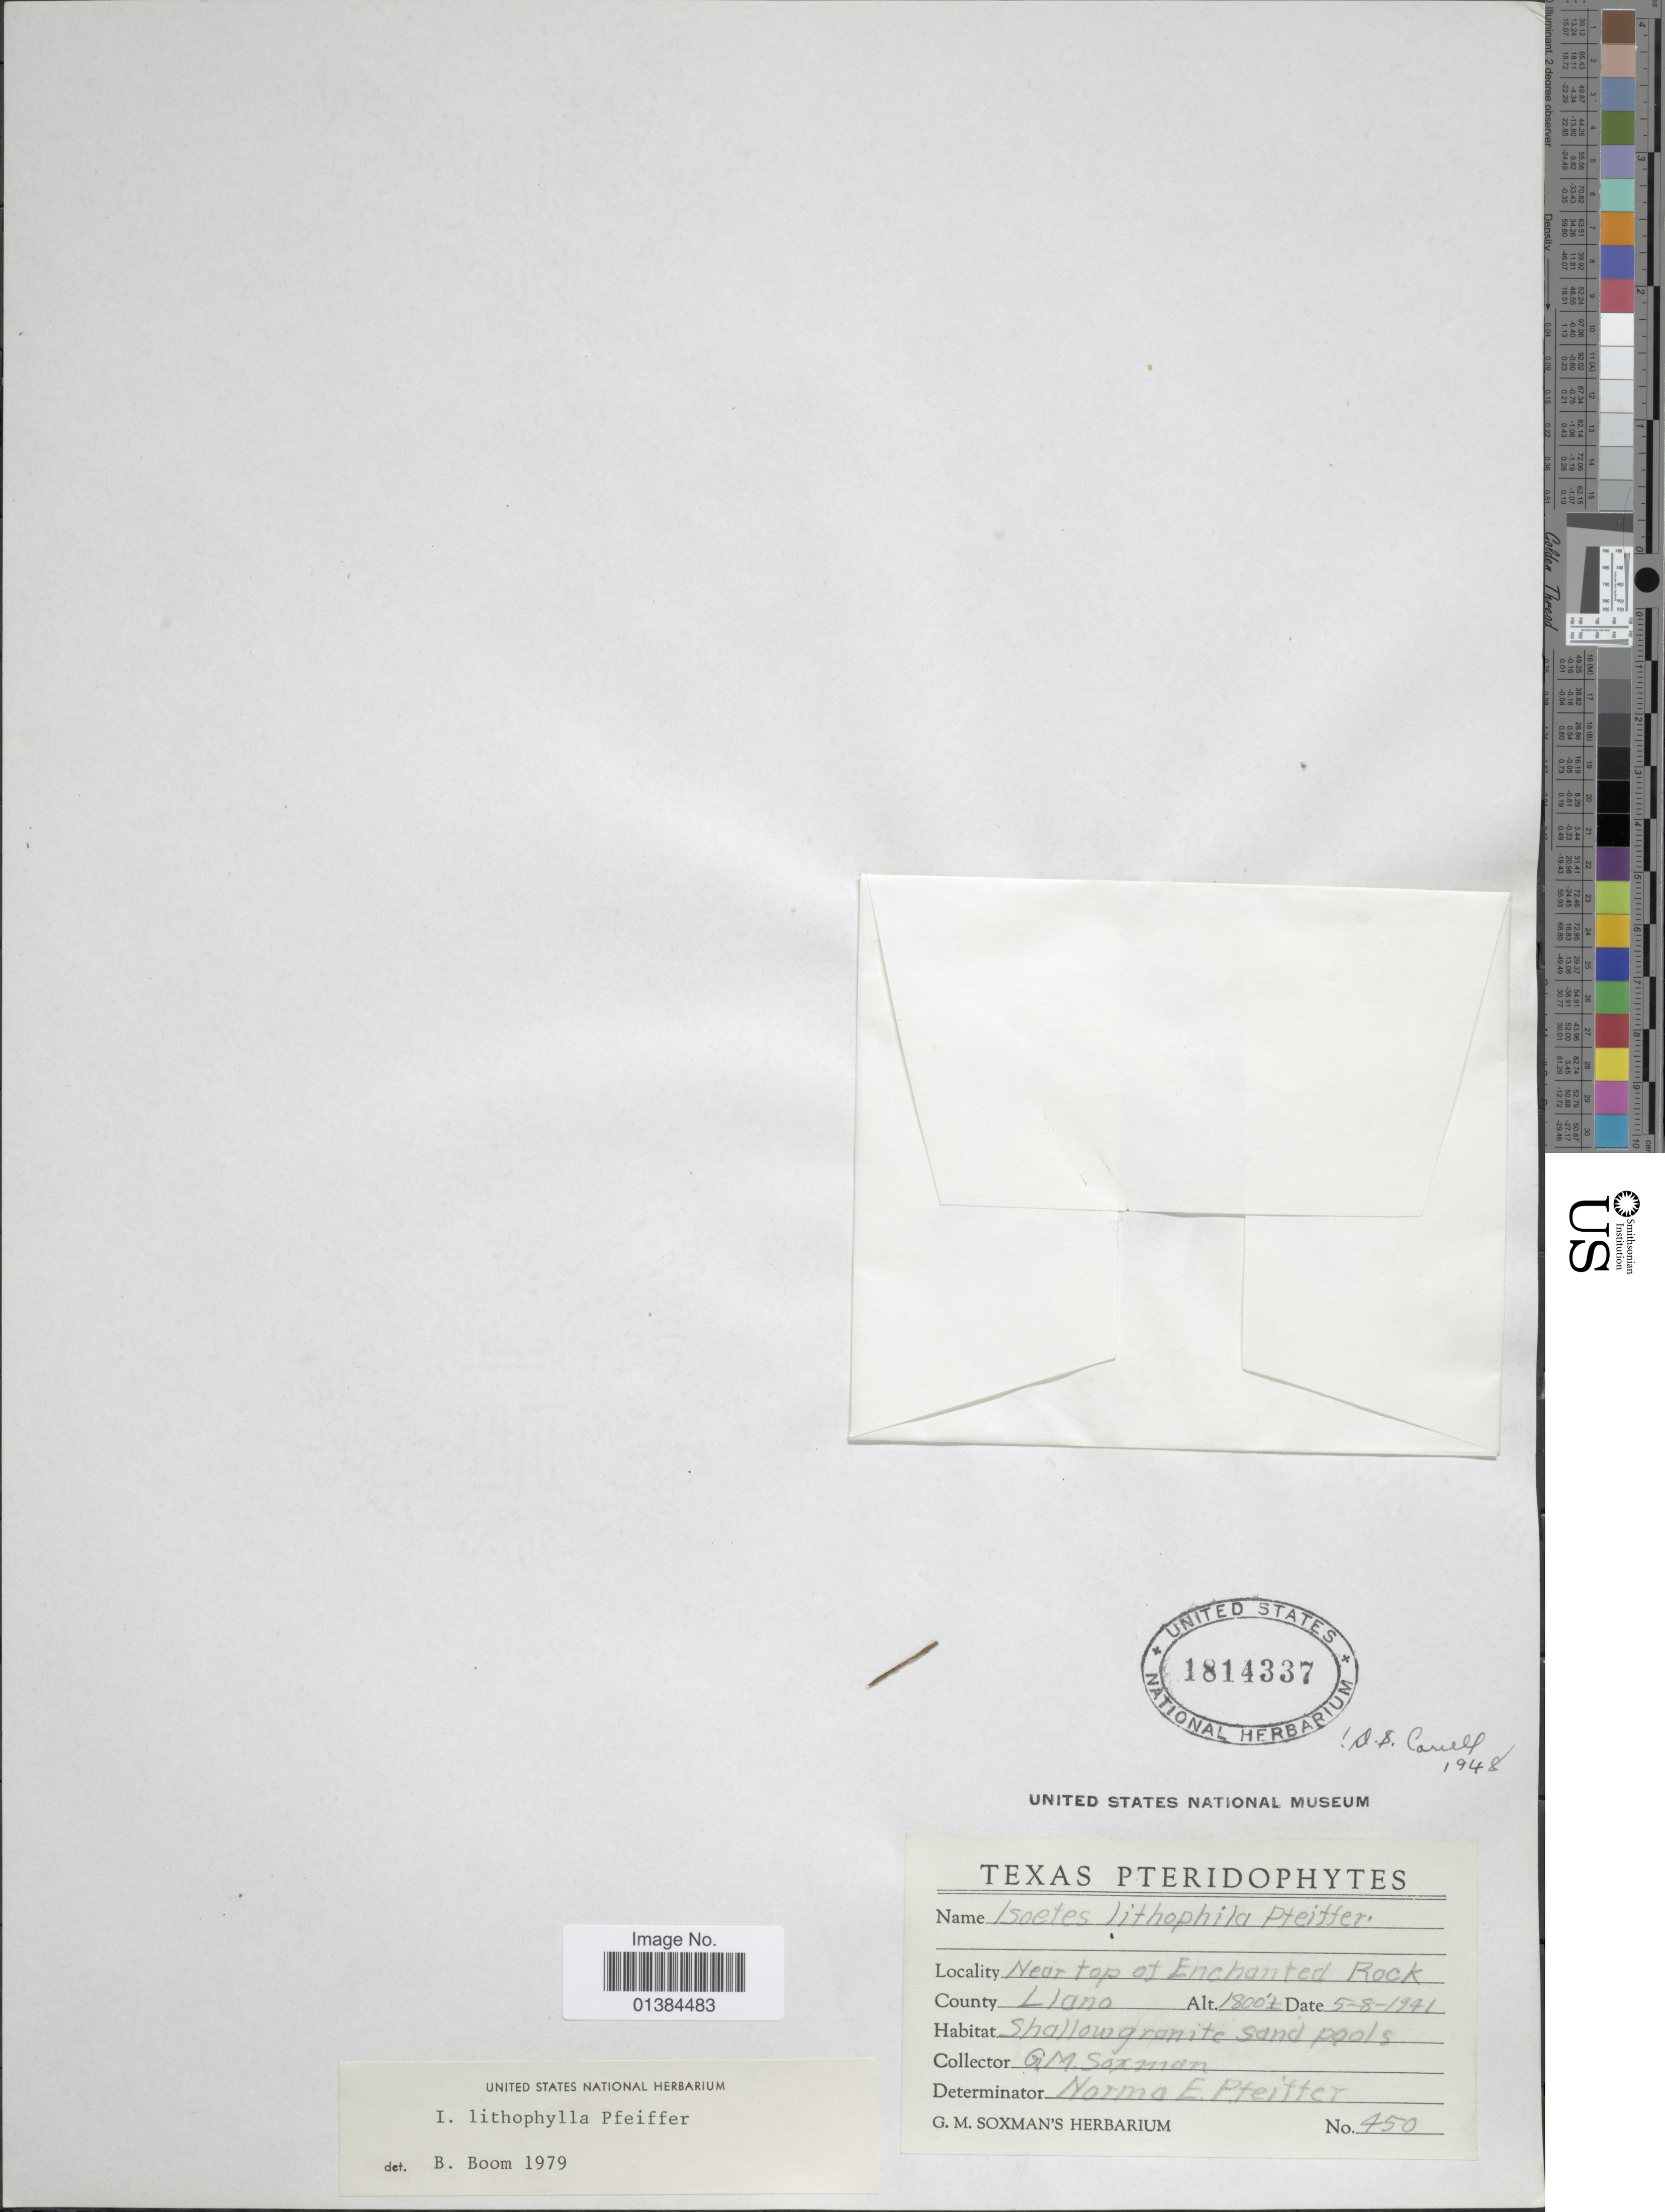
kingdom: Plantae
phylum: Tracheophyta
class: Lycopodiopsida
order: Isoetales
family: Isoetaceae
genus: Isoetes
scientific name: Isoetes lithophila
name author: N. Pfeiff.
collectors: G. Soxman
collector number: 450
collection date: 1941-08-05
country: United States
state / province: Texas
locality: Near top of Enchanted Rock. County Llana.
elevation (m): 549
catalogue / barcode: US 1814337